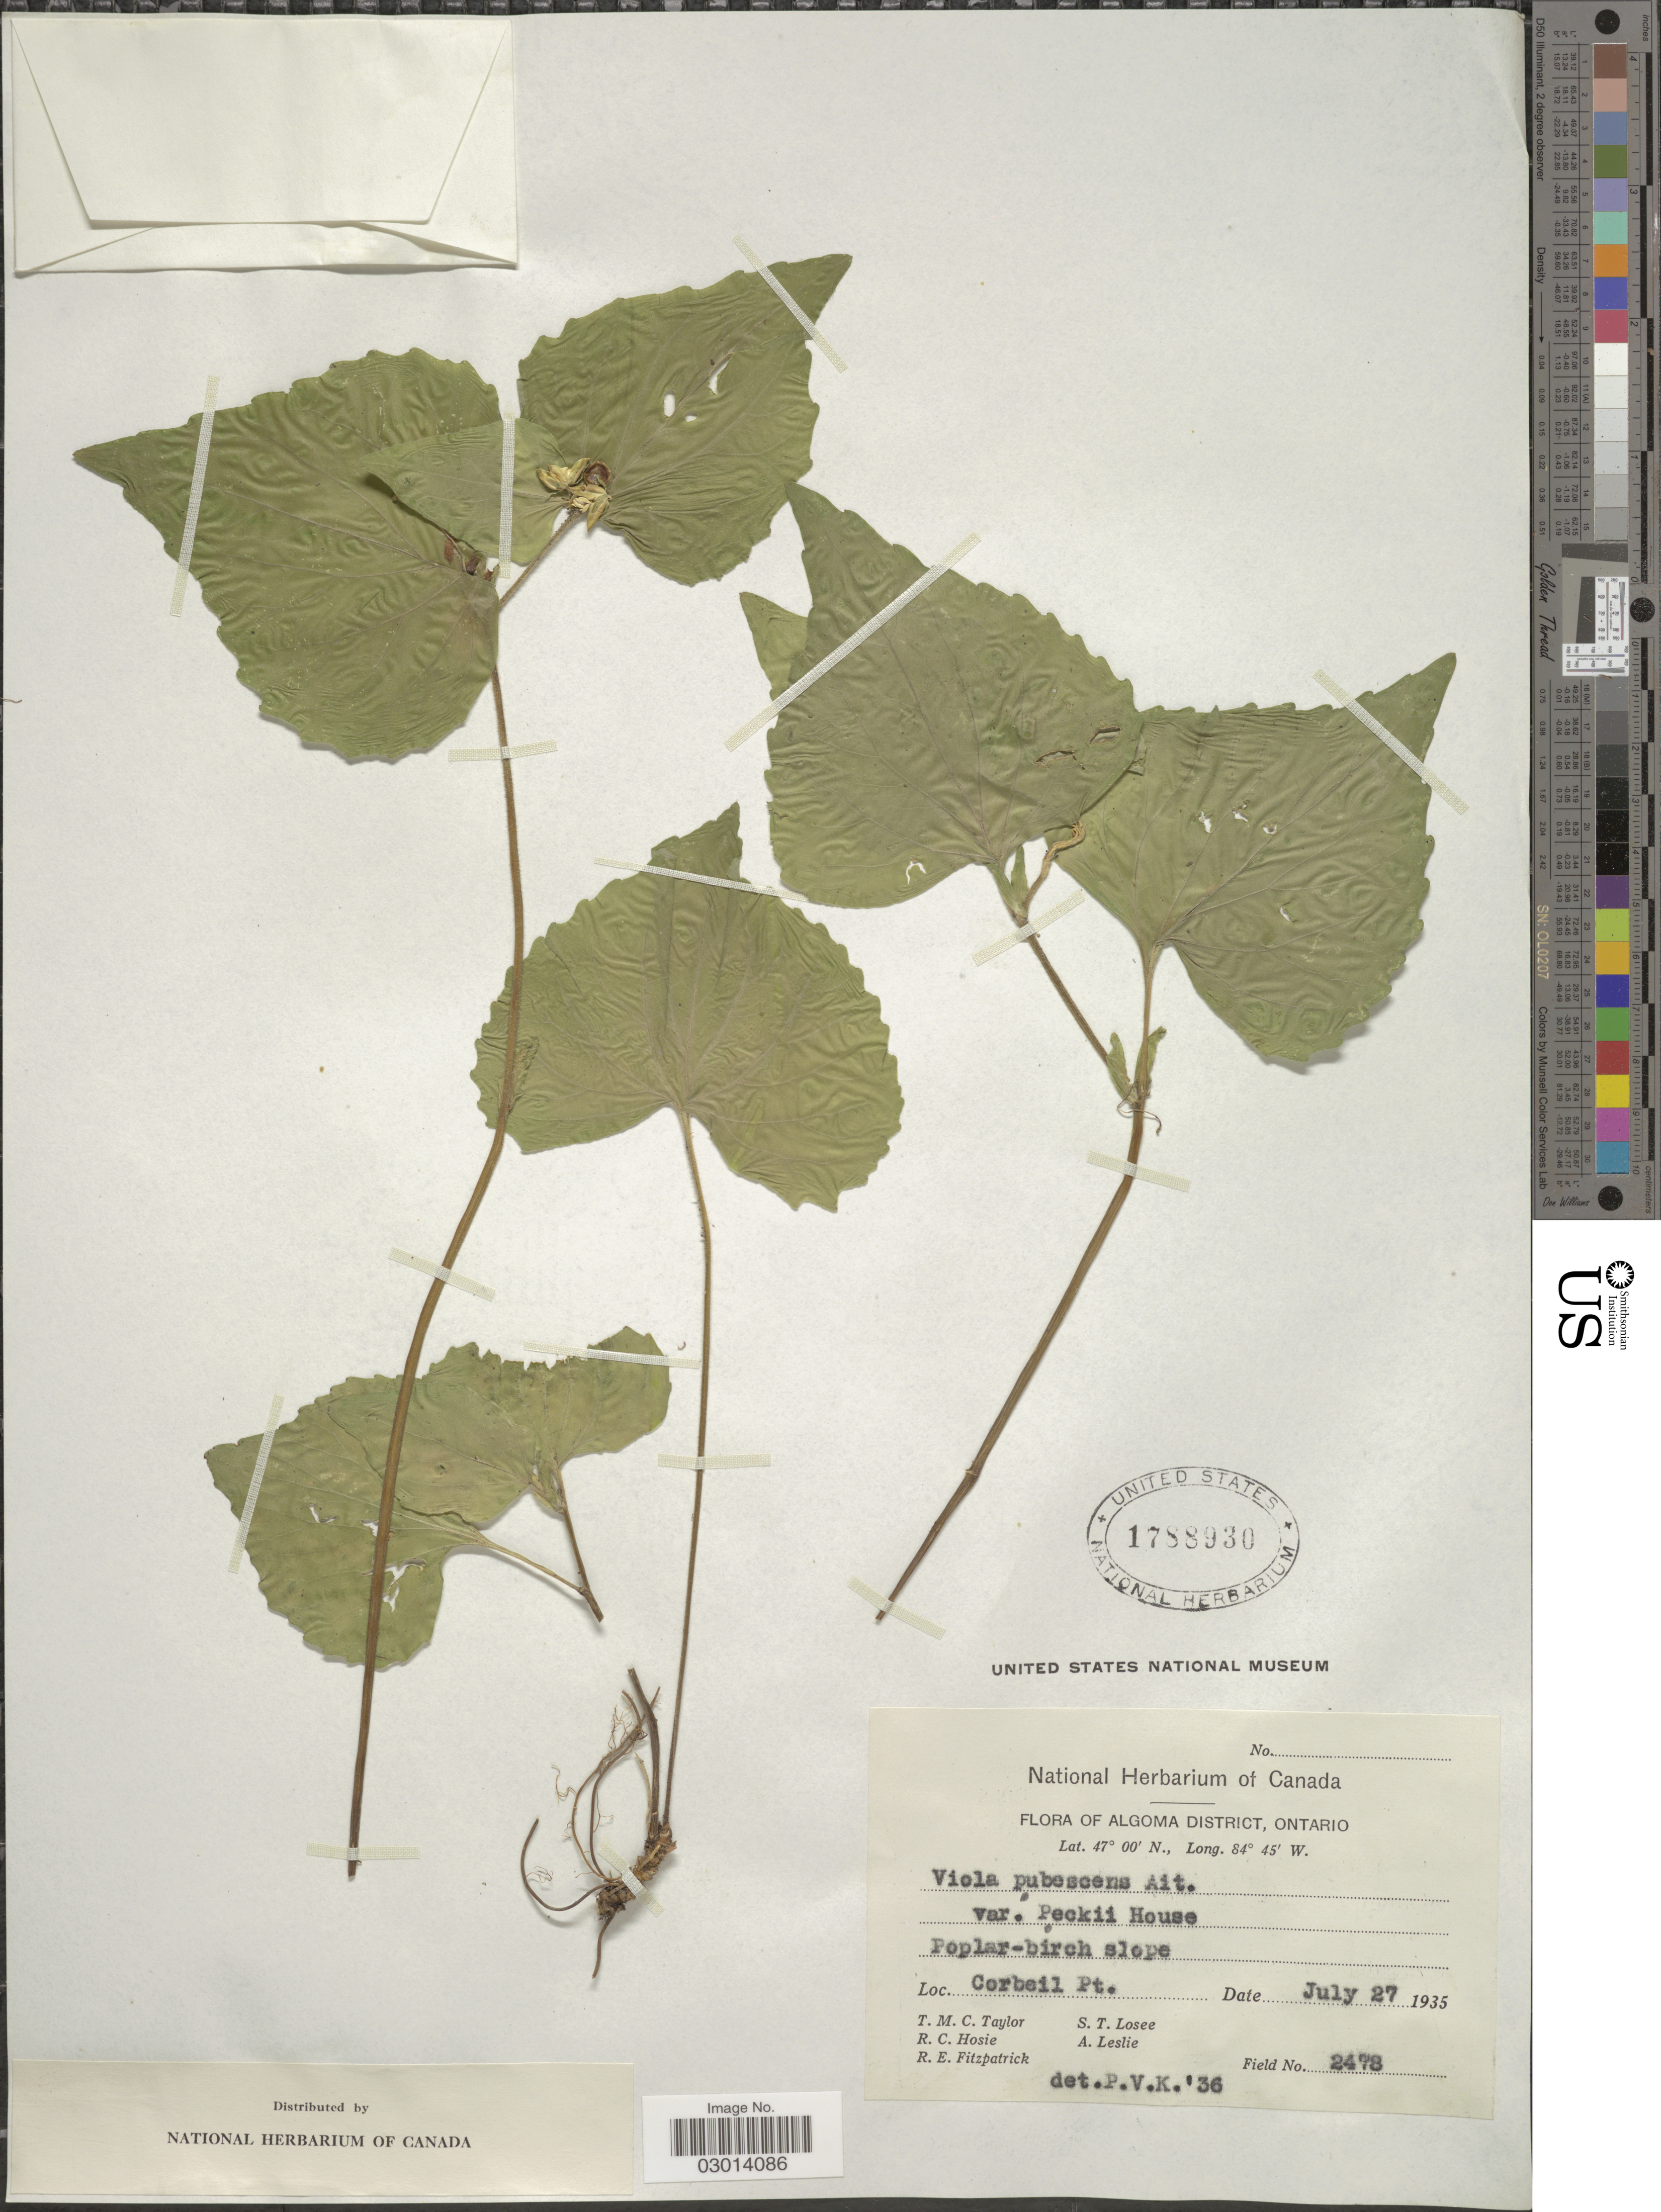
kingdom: Plantae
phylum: Tracheophyta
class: Magnoliopsida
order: Malpighiales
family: Violaceae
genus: Viola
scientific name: Viola pubescens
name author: Aiton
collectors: T. M. C. Taylor, R. Hosie, R. Fitzpatrick, S. Losee & A. Leslie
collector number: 2478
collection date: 1935-07-27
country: Canada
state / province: Ontario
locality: Algoma District, Ontario. Poplar-birch slope. Corbeil Pt.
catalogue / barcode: US 1788930